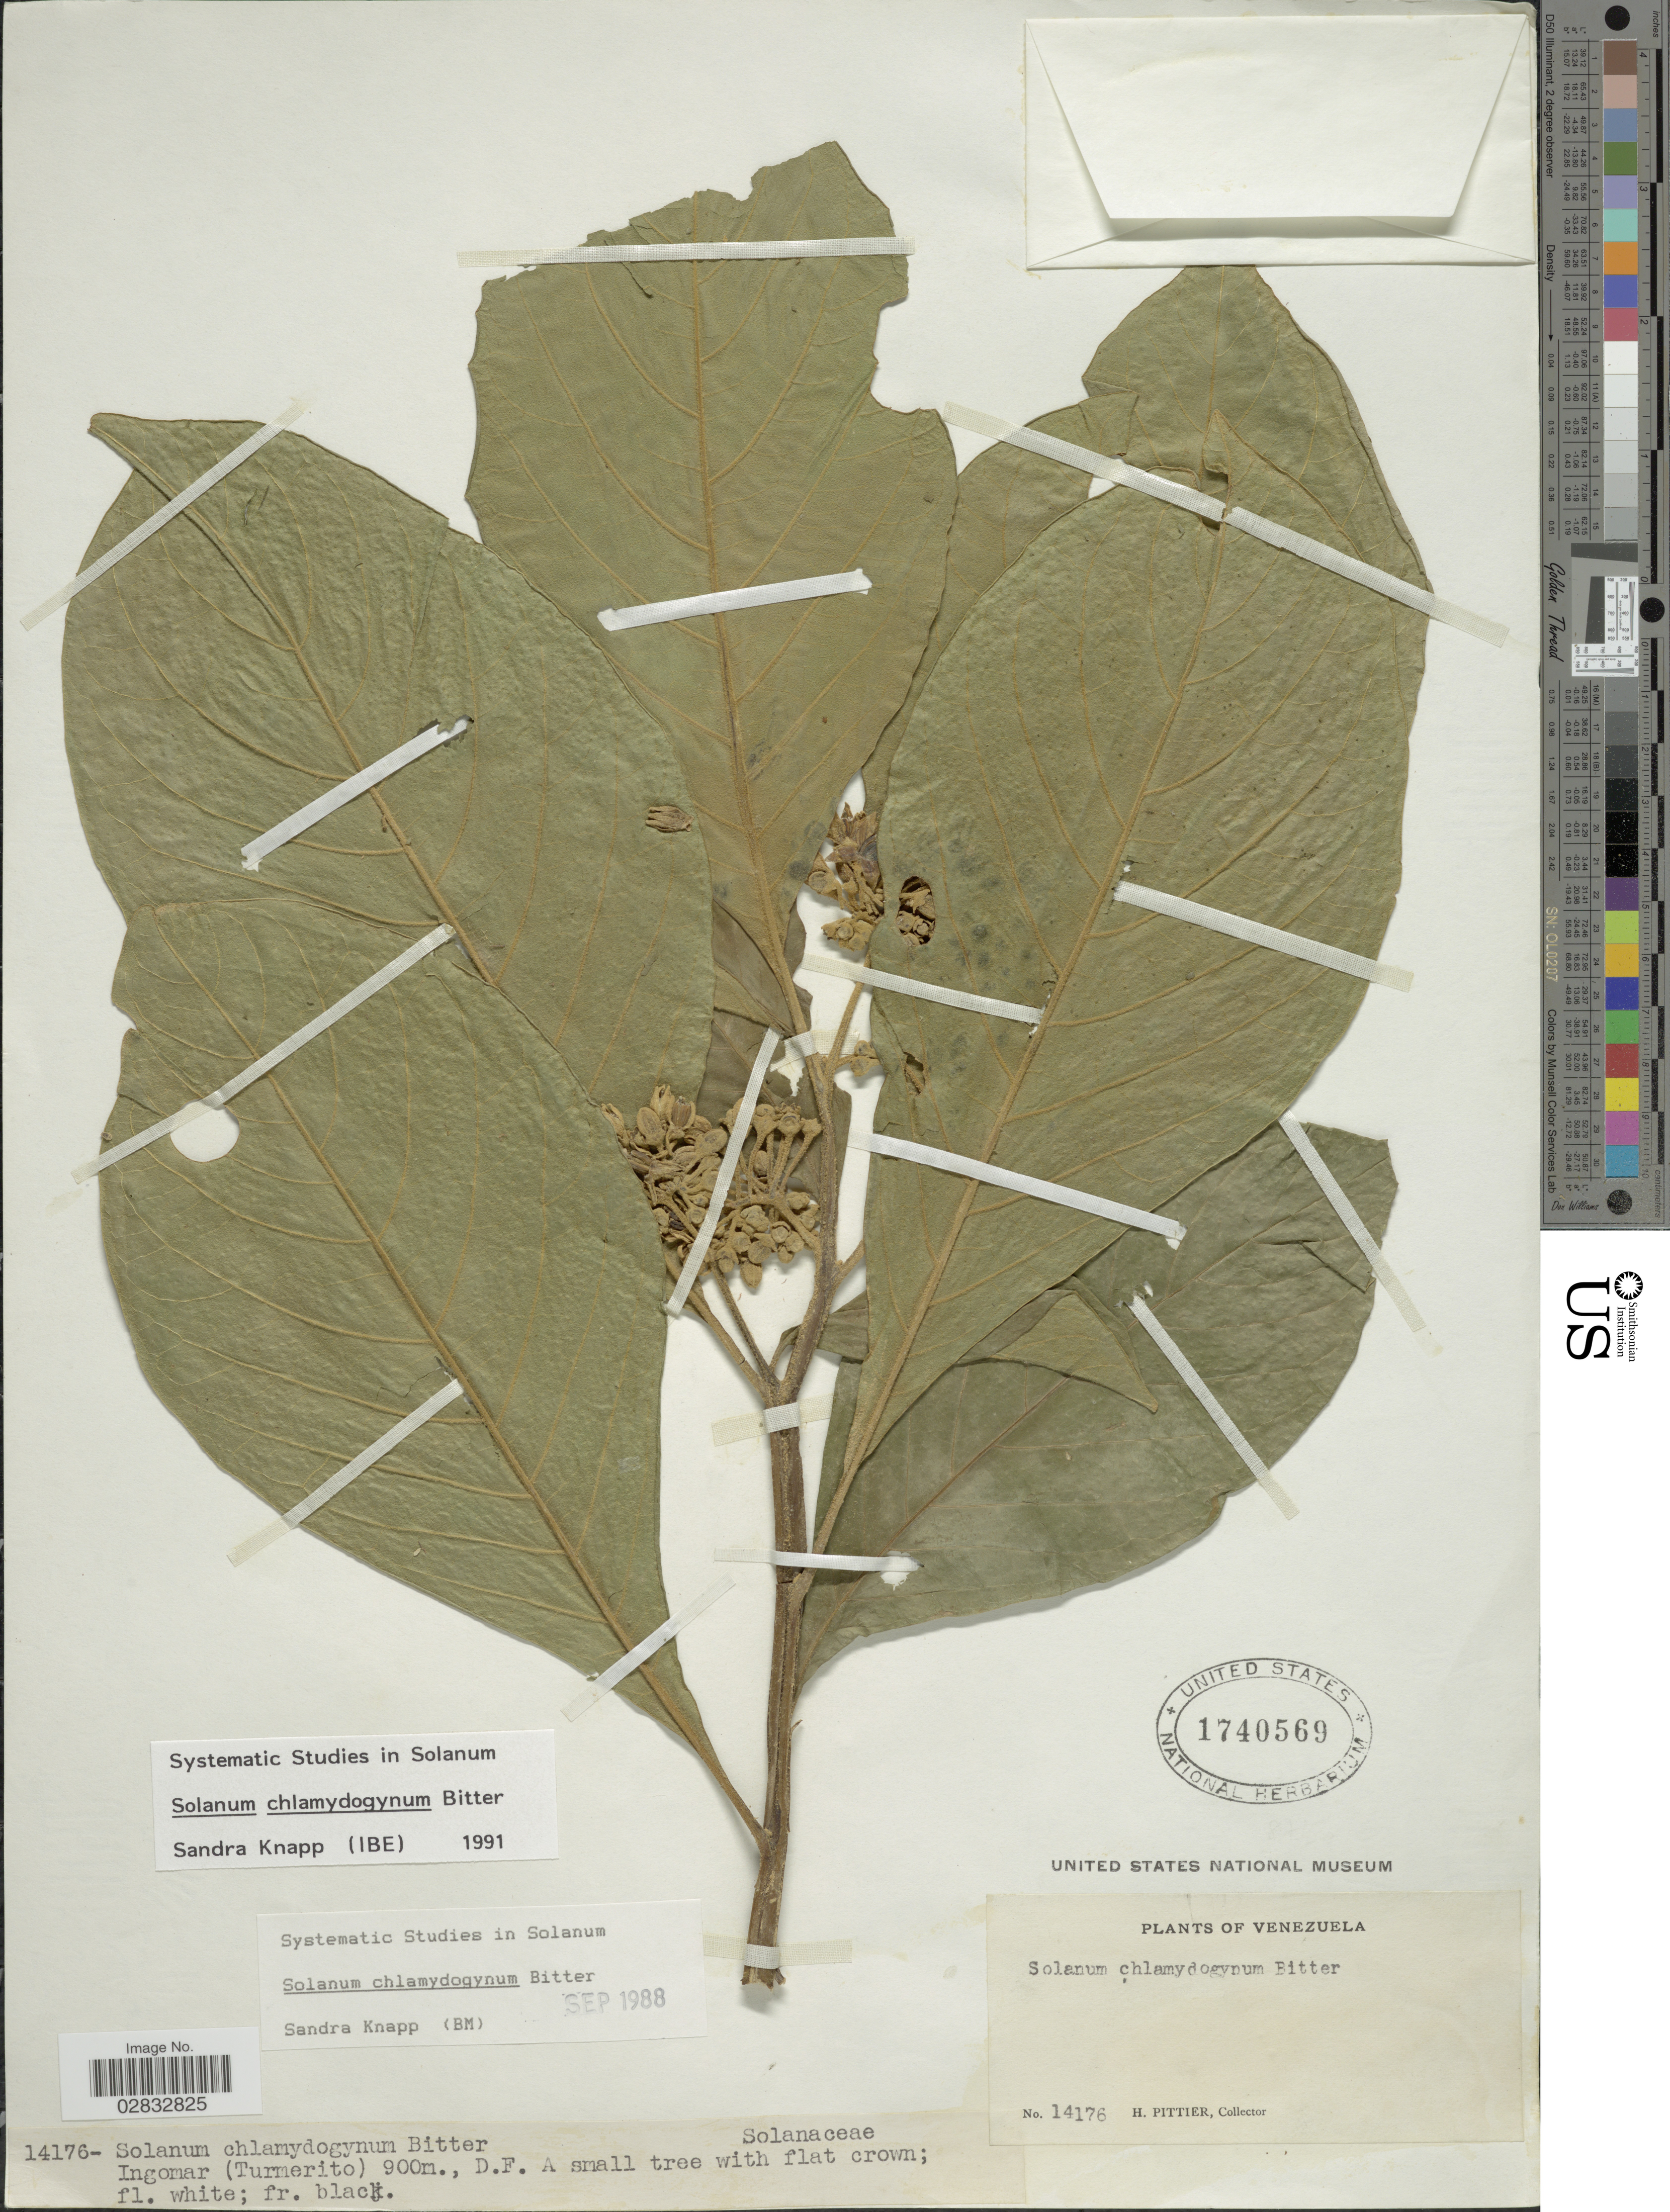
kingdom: Plantae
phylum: Tracheophyta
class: Magnoliopsida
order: Solanales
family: Solanaceae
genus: Solanum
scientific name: Solanum chlamydogynum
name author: Bitter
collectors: H. F. Pittier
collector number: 14176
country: Venezuela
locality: Ingomar (Turmerito).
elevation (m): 900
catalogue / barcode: US 1740569